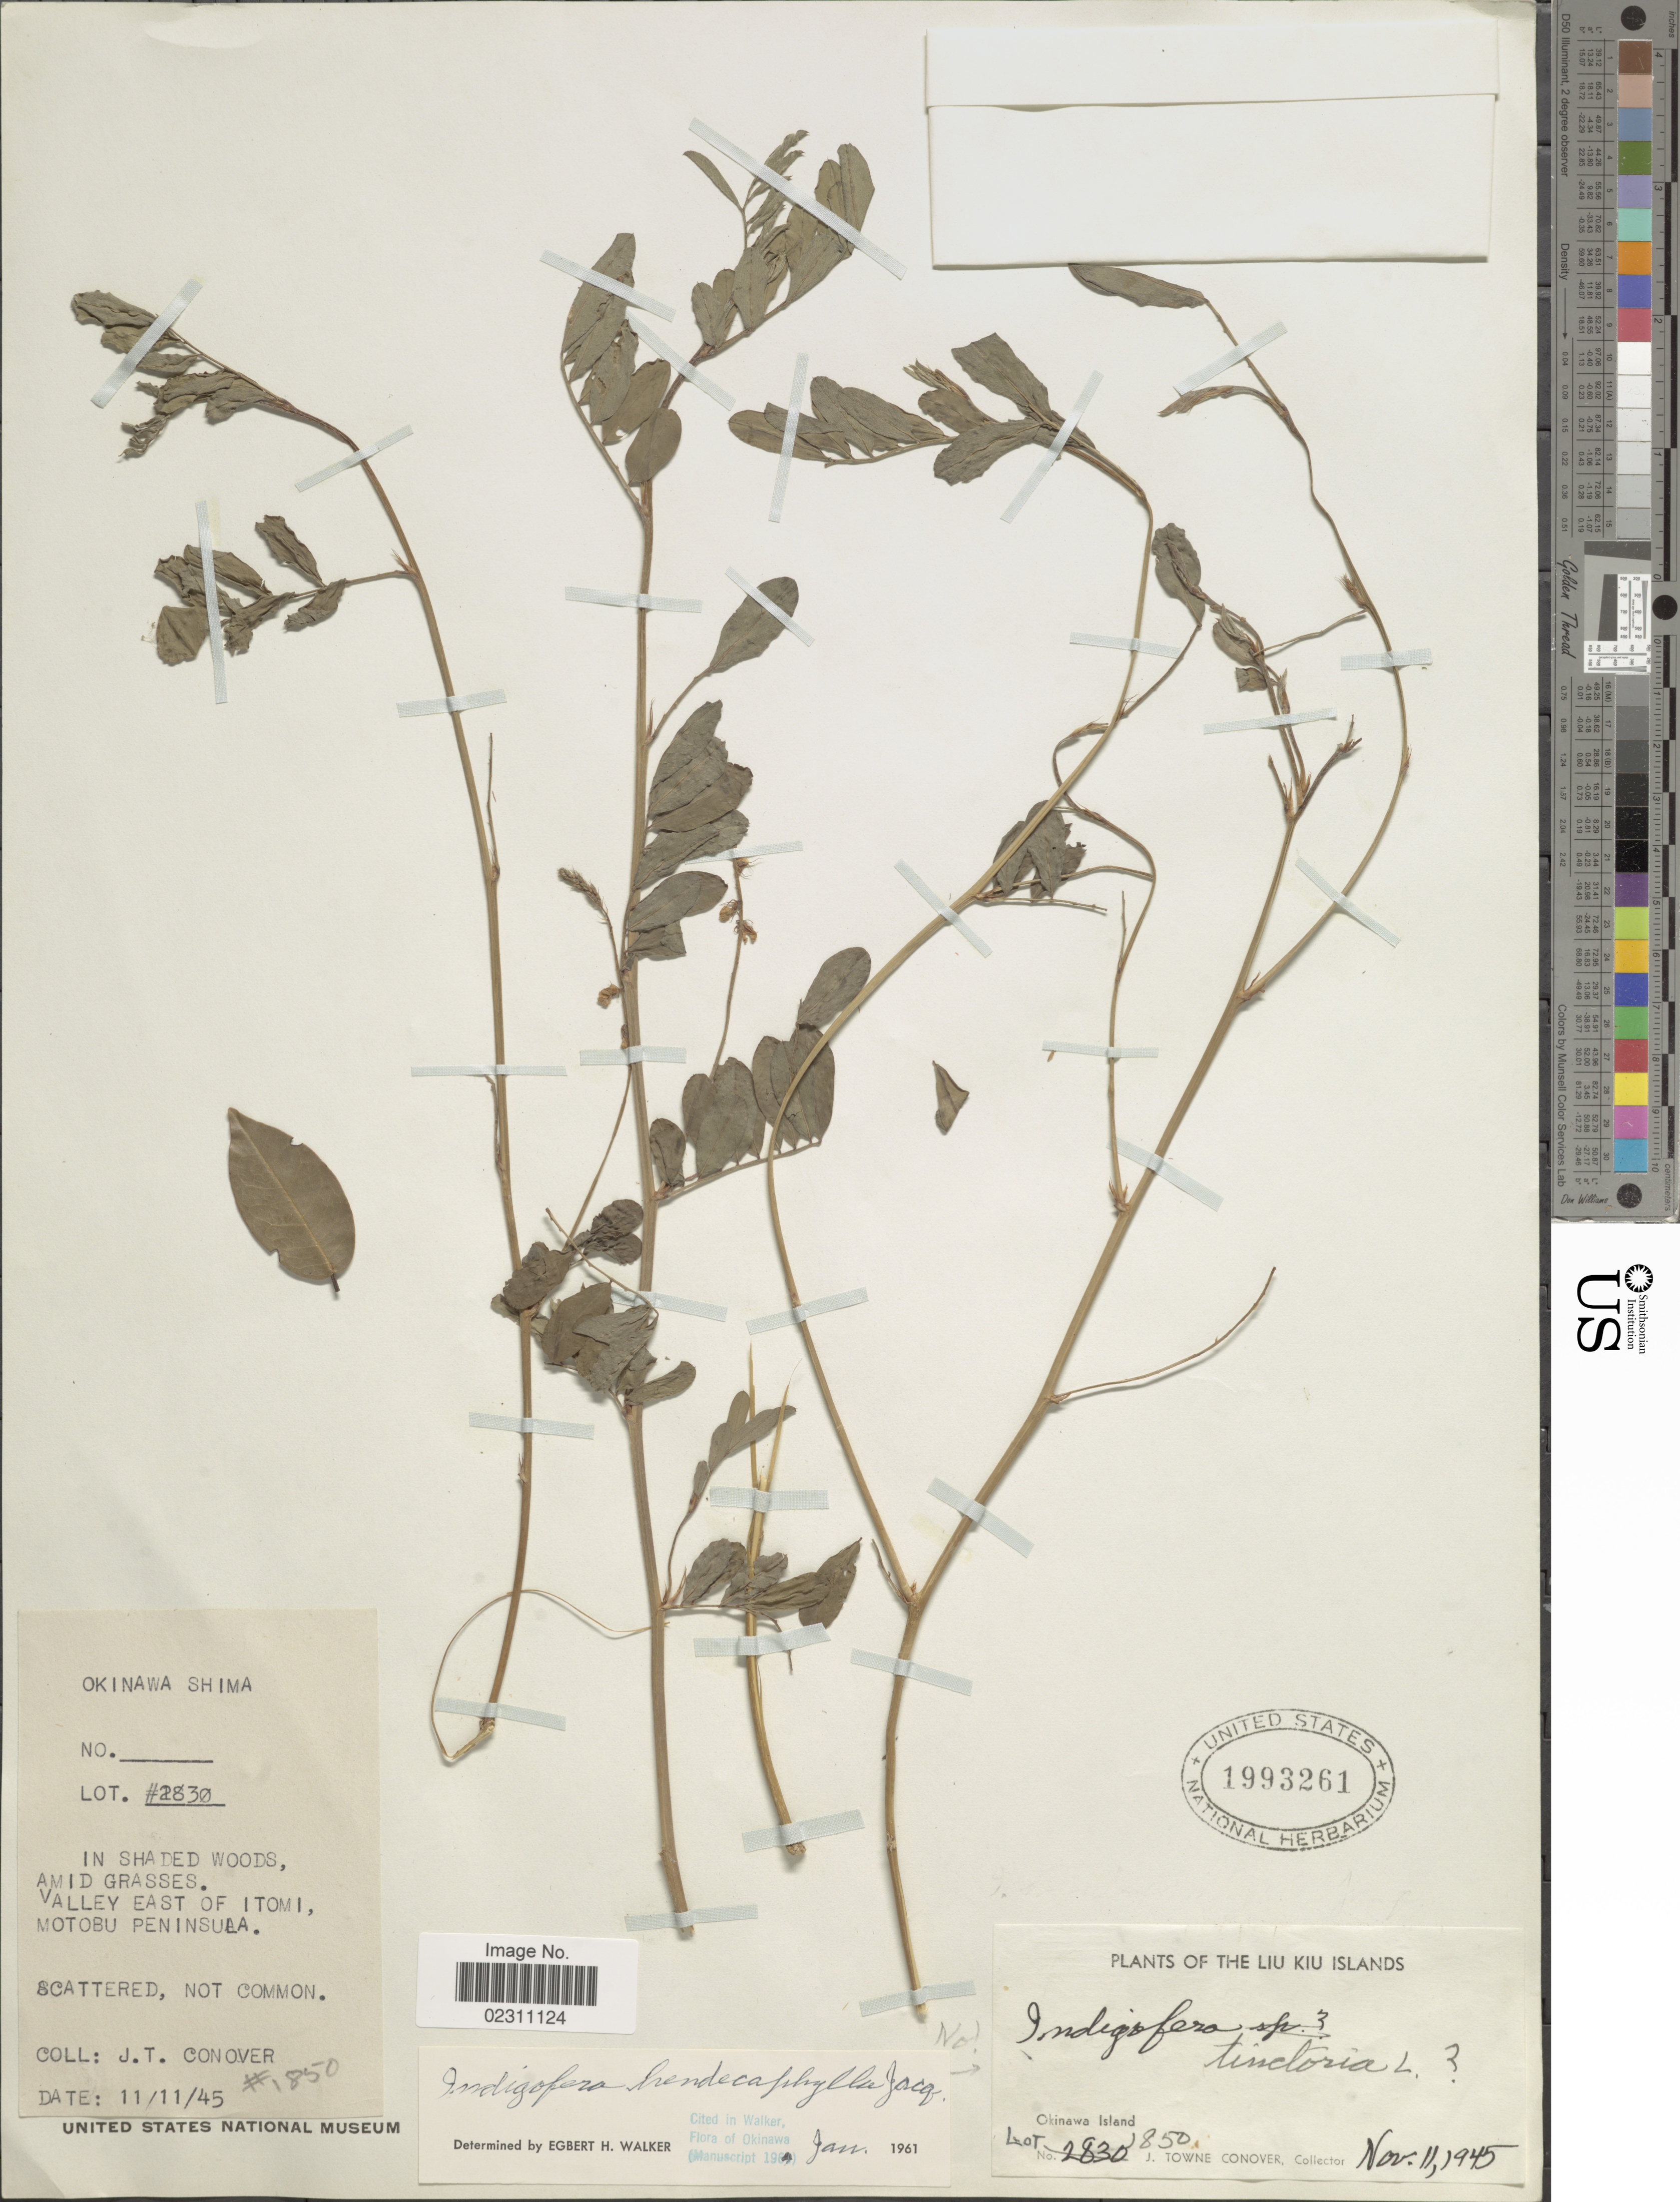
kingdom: Plantae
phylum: Tracheophyta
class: Magnoliopsida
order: Fabales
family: Fabaceae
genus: Indigofera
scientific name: Indigofera hendecaphylla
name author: Jacq.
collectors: J. T. Conover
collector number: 1850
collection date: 1945-11-11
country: Japan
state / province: Okinawa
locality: Liu Kiu Islands, Okinawa Island, Valley east of Itomi, Motobu Peninsula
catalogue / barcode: US 1993261